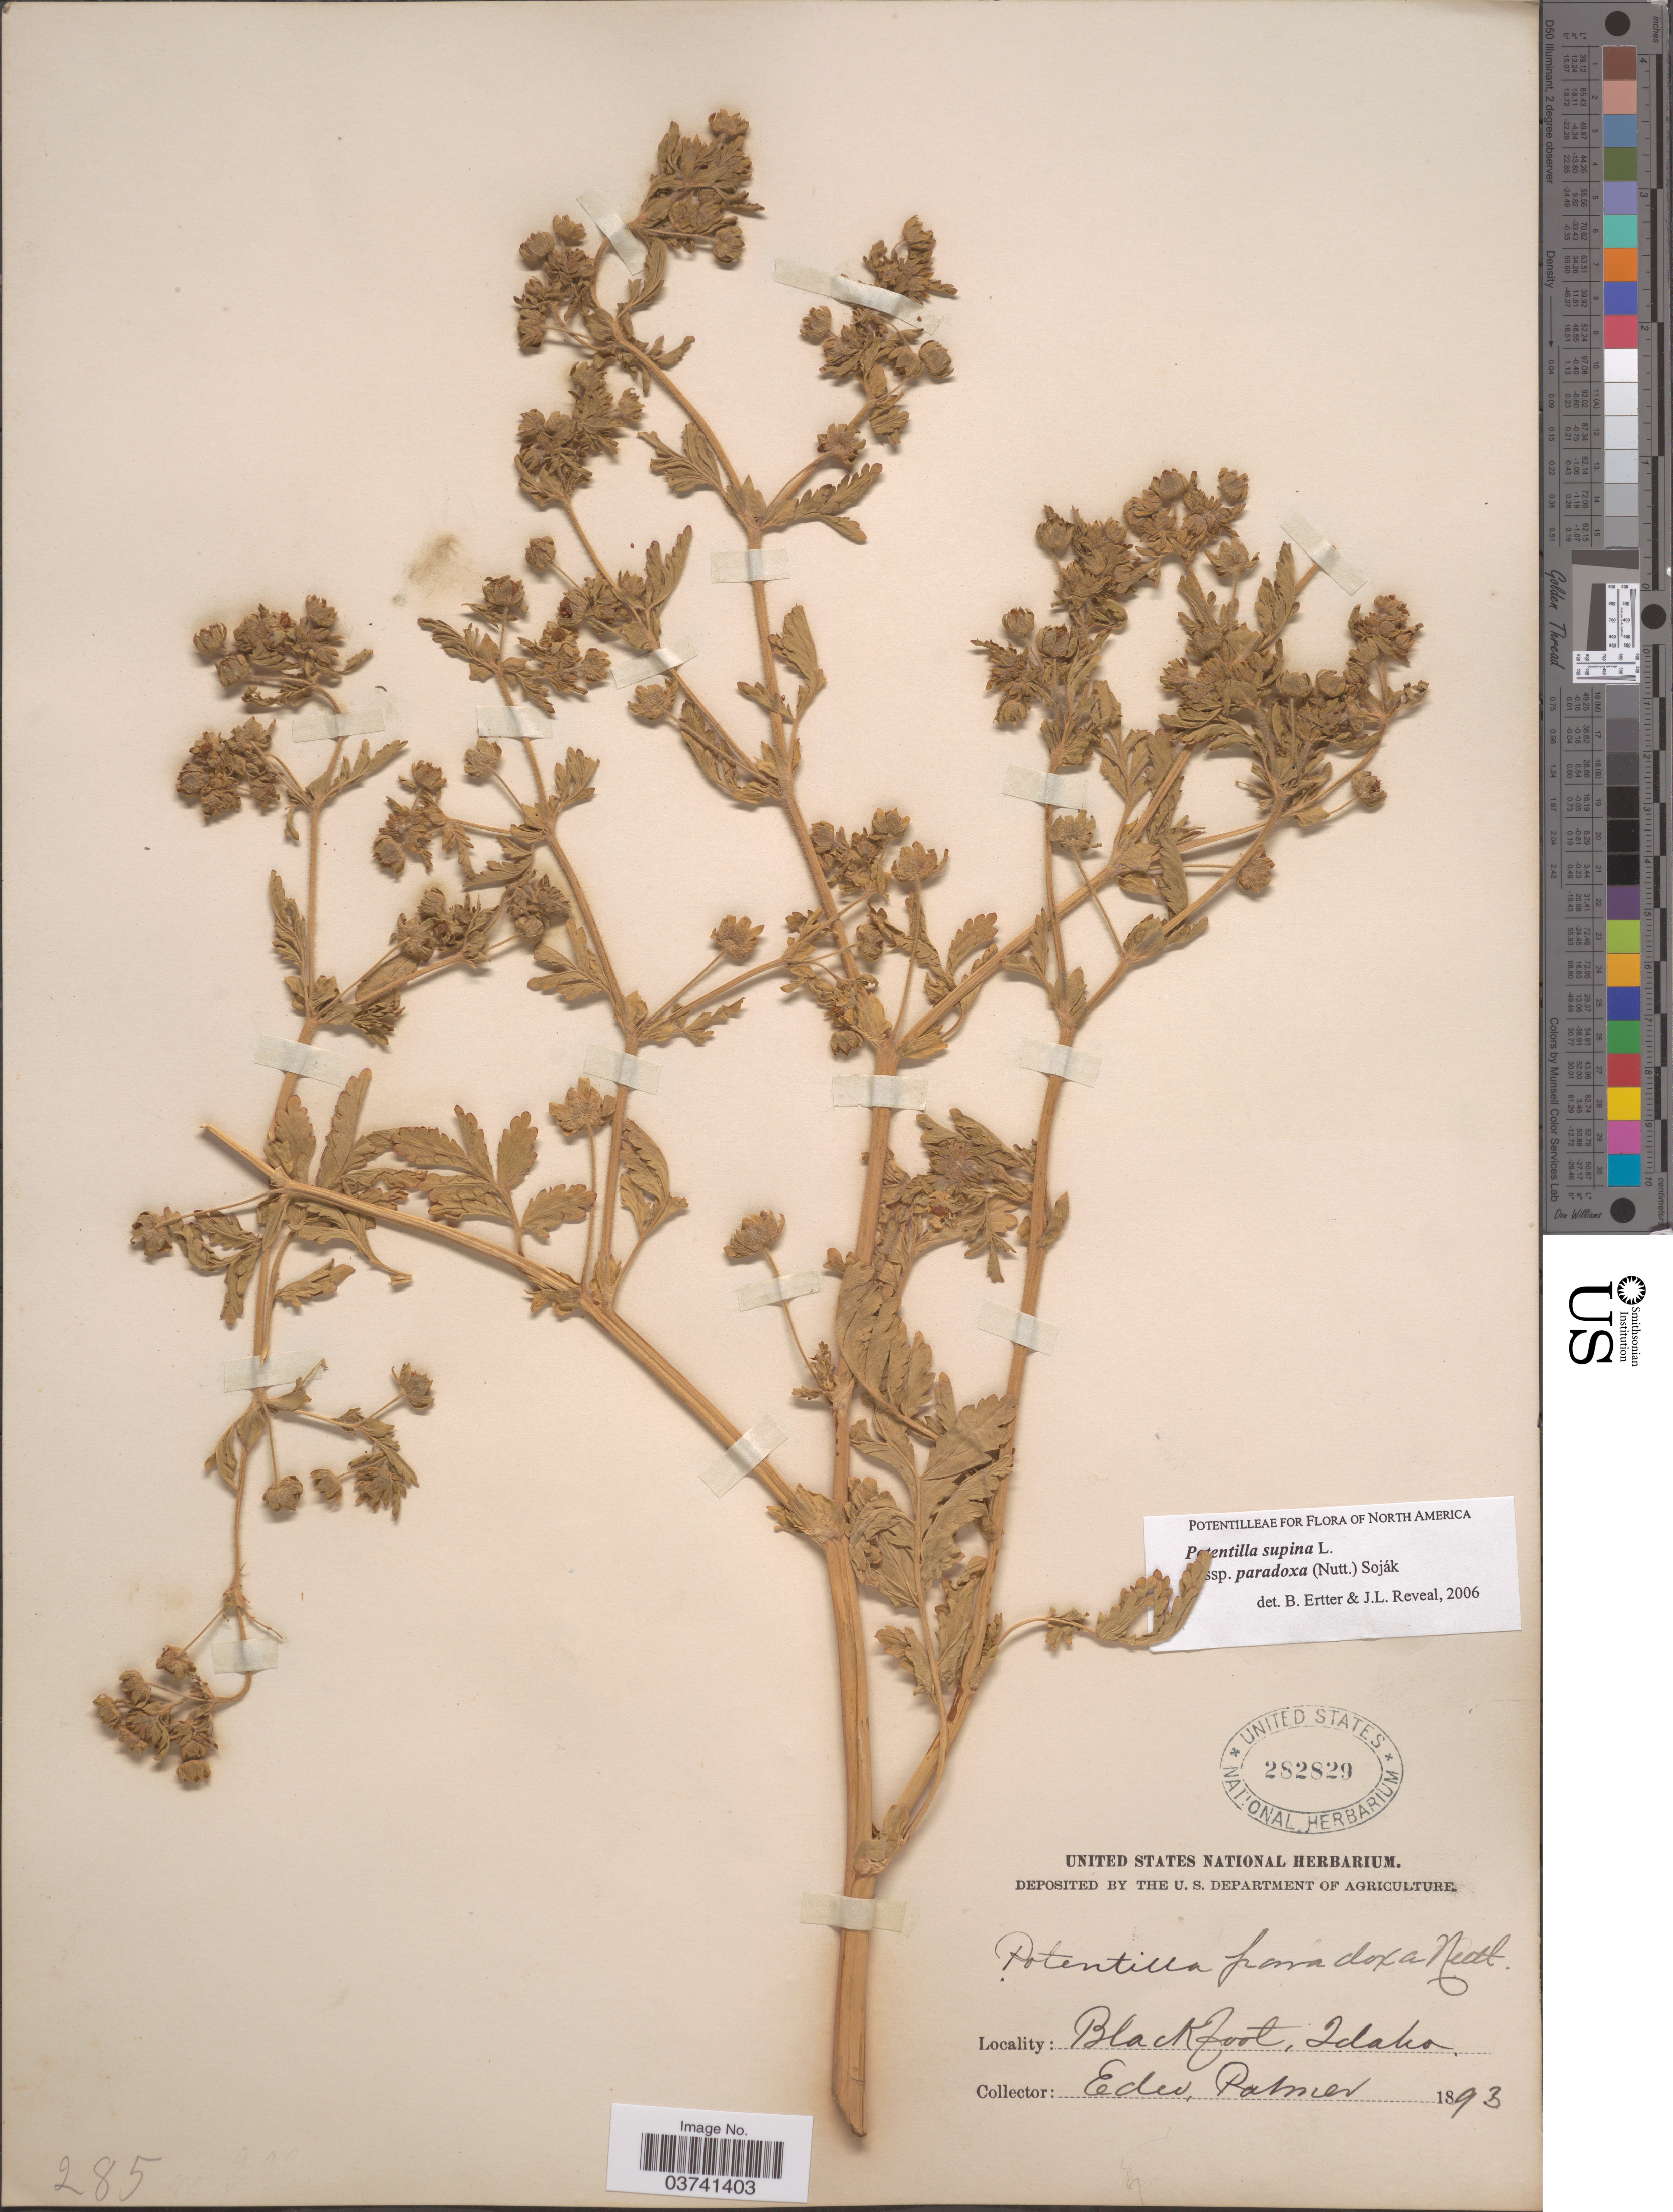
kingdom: Plantae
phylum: Tracheophyta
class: Magnoliopsida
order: Rosales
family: Rosaceae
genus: Potentilla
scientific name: Potentilla supina subsp. paradoxa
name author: (Nutt.) Soják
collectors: E. Palmer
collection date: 1893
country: United States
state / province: Idaho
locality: Blackfoot.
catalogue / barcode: US 282829